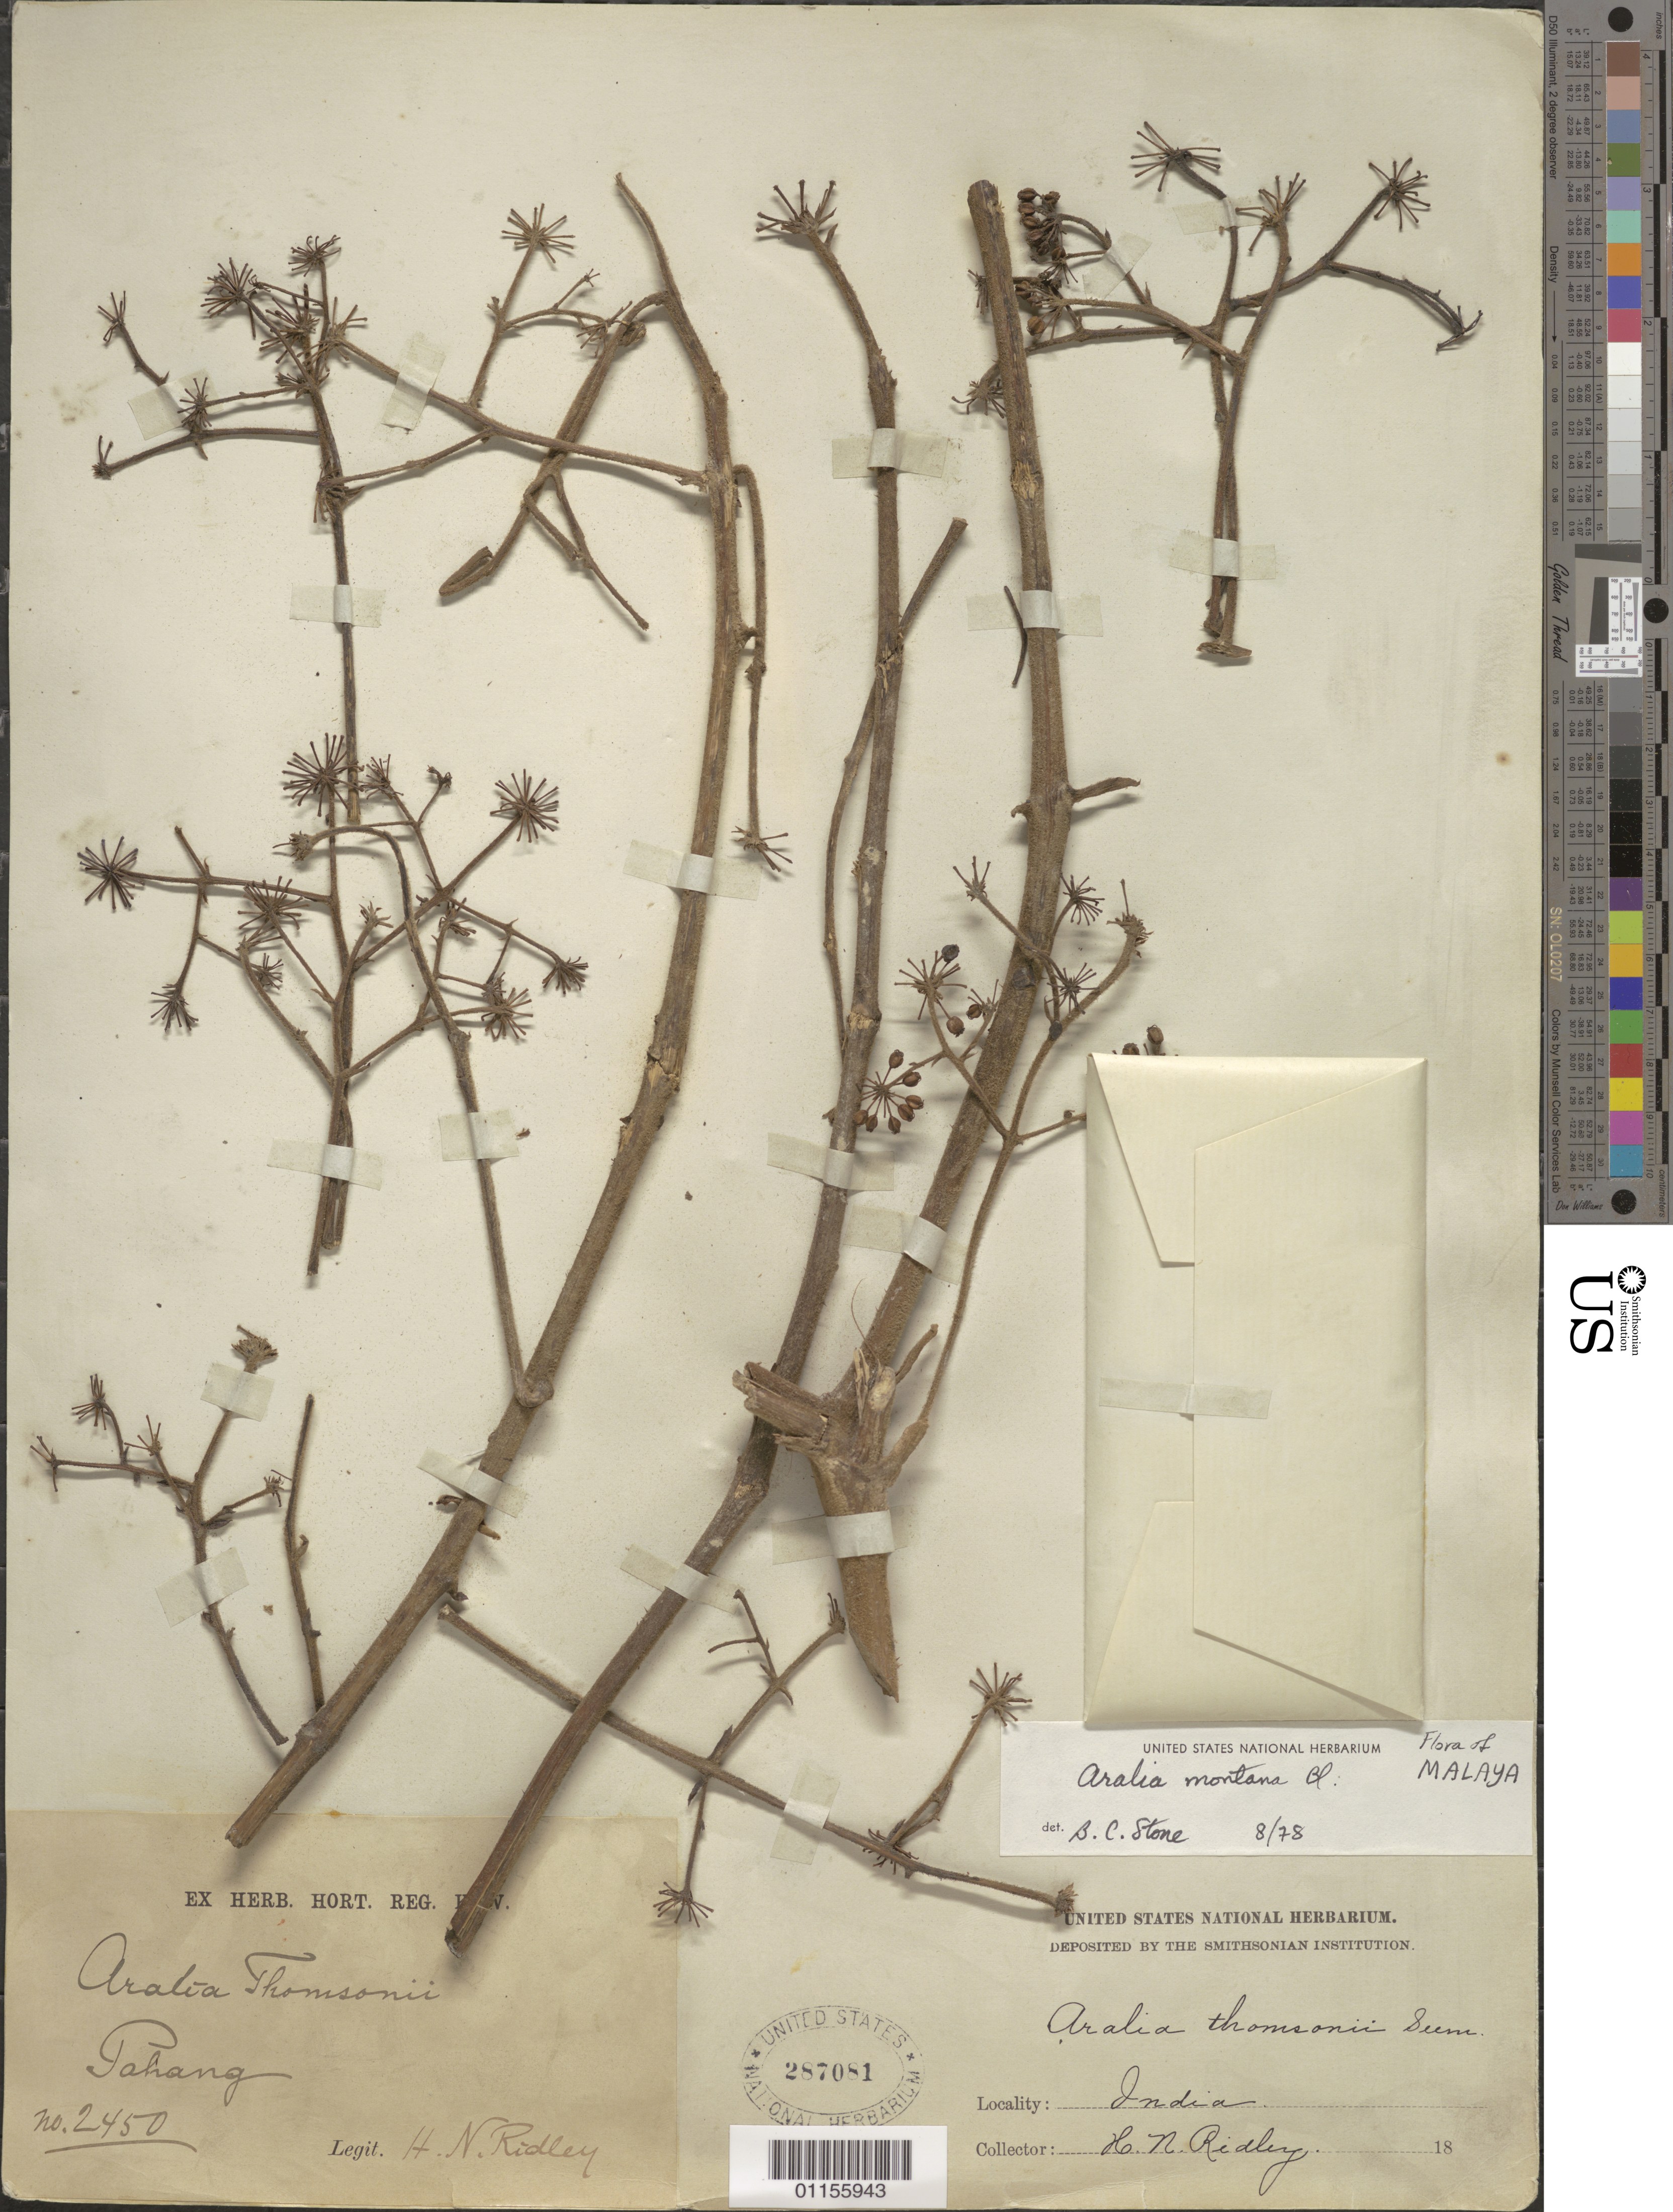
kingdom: Plantae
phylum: Tracheophyta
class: Magnoliopsida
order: Apiales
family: Araliaceae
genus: Aralia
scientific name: Aralia montana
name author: Blume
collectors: H. N. Ridley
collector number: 2450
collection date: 1870/1899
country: India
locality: Pahang.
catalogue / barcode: US 287081